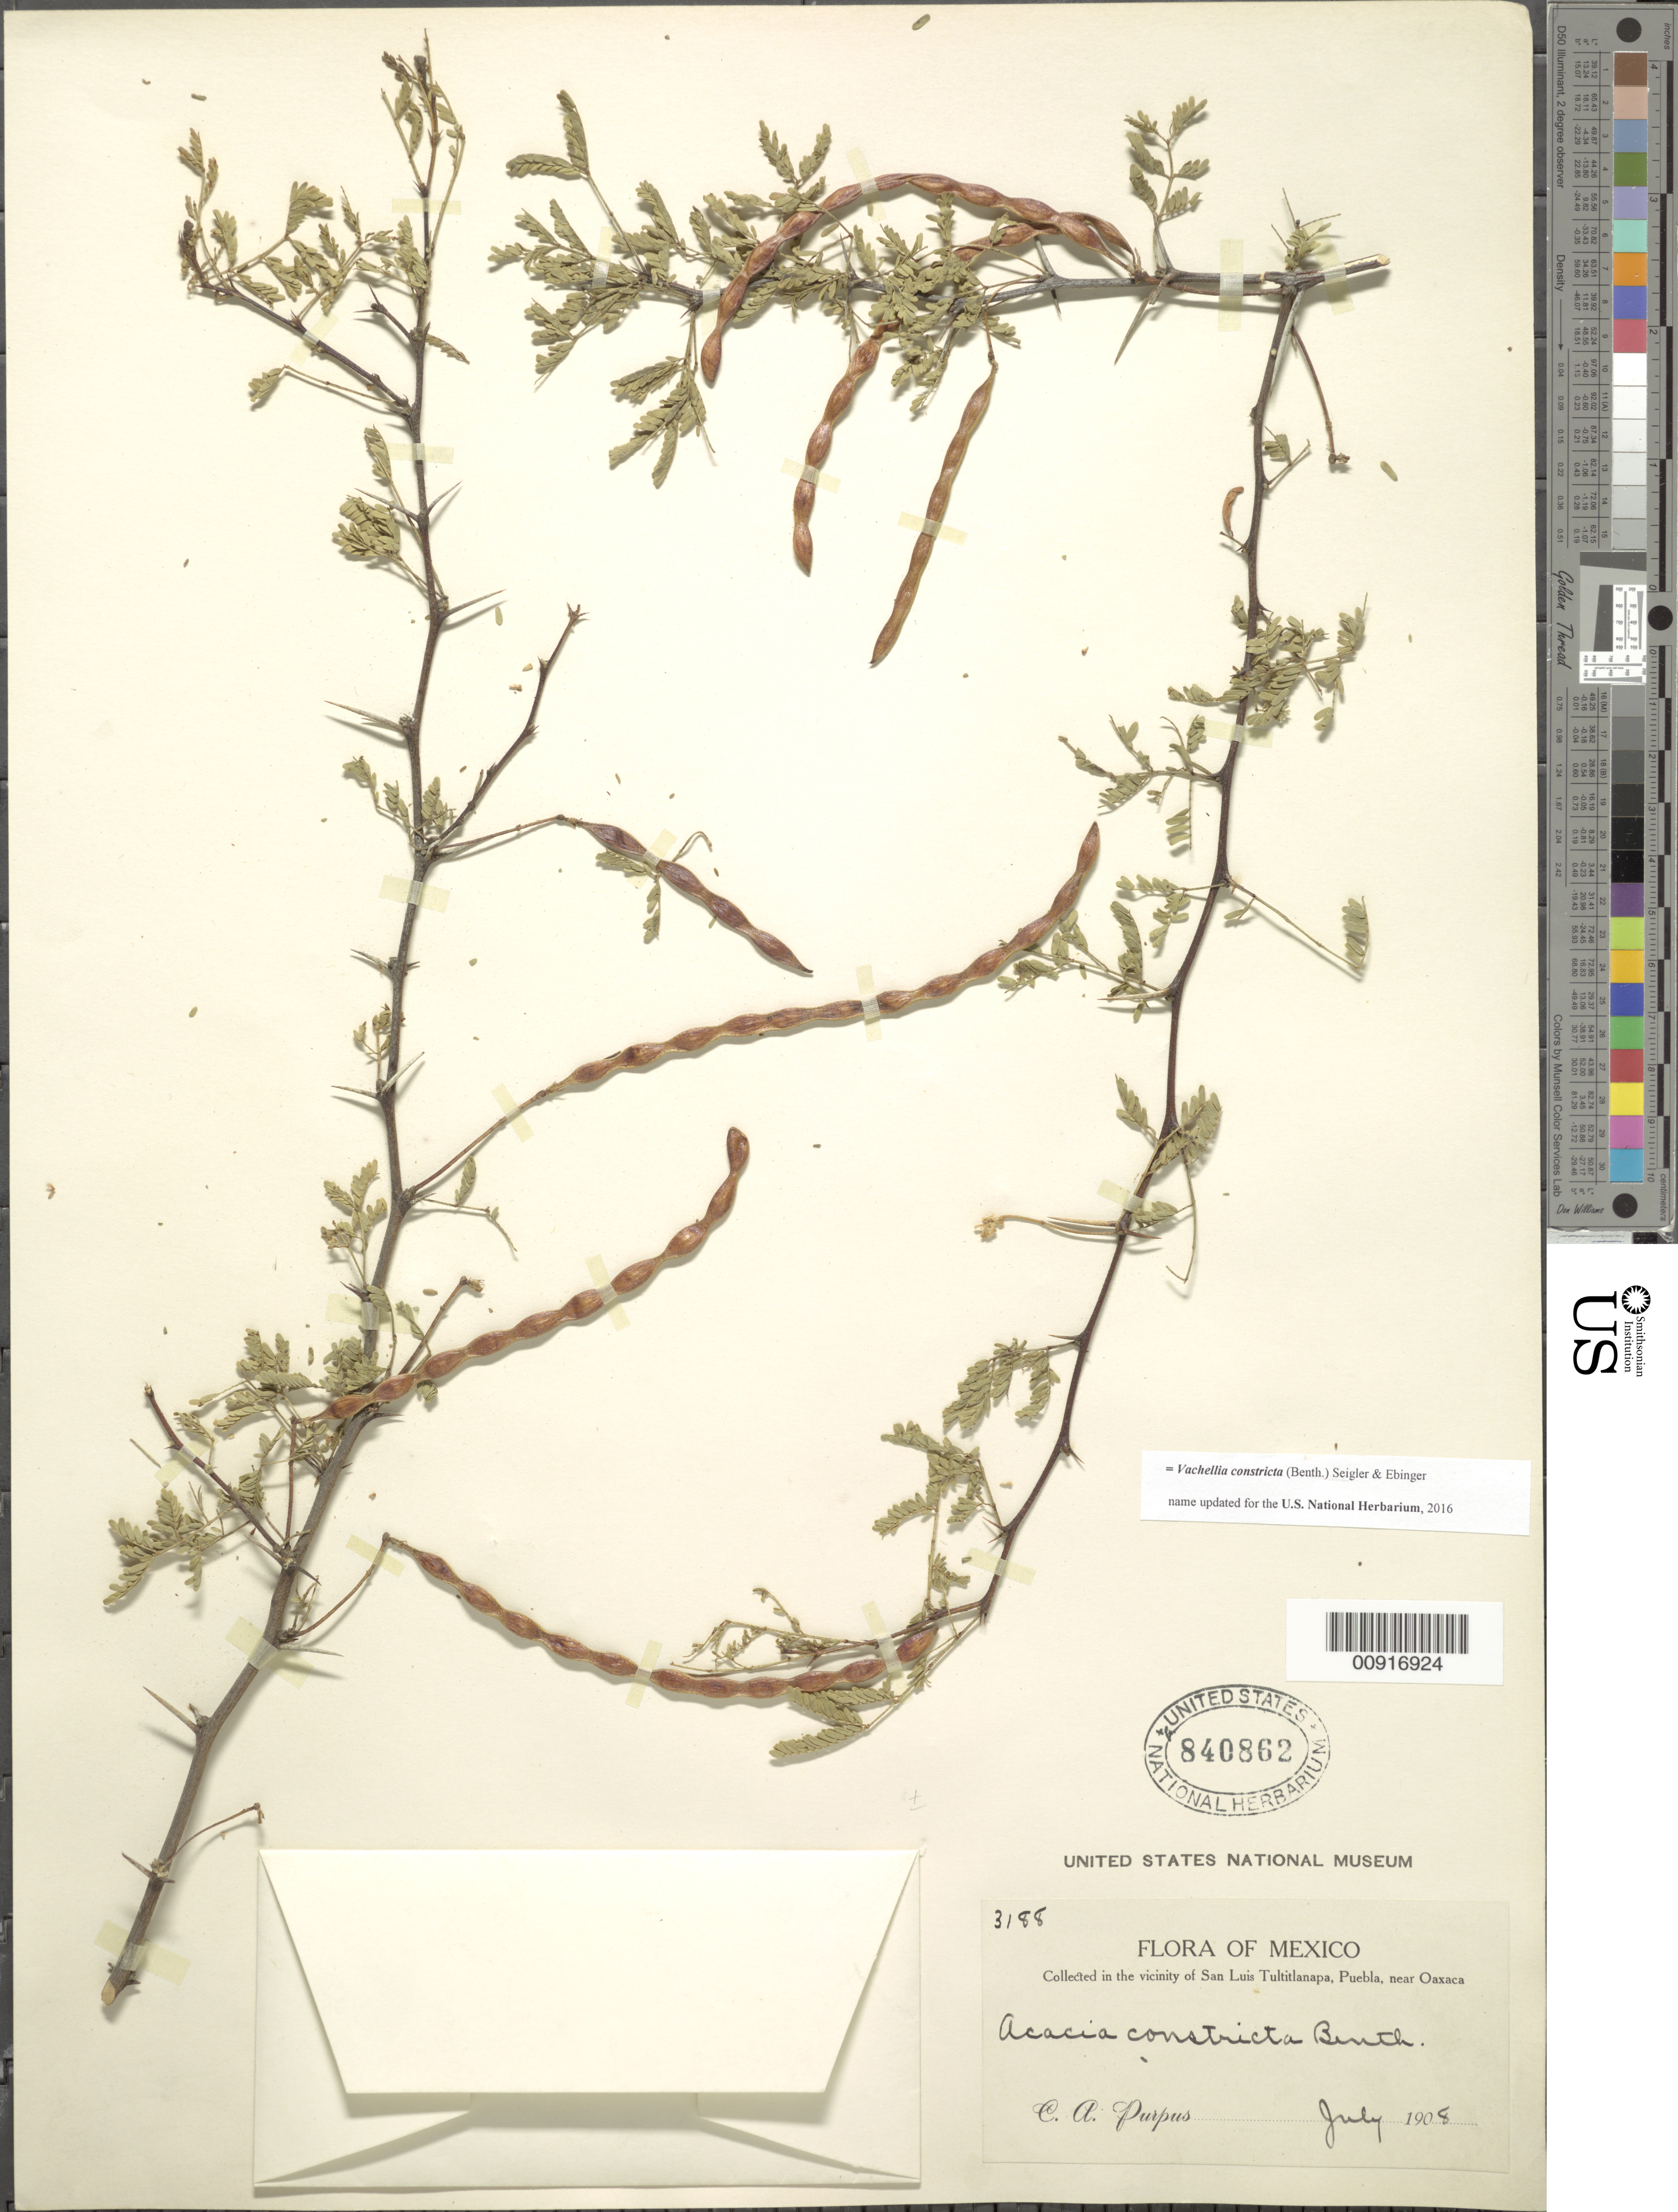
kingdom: Plantae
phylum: Tracheophyta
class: Magnoliopsida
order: Fabales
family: Fabaceae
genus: Vachellia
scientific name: Vachellia constricta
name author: (Benth.) Seigler & Ebinger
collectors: C. A. Purpus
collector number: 3188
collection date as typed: Jul 1908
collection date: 1908-07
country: Mexico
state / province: Puebla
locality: In the vicinity of San Luis Tultitlanapa, Puebla, near Oaxaca.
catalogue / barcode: US 840862